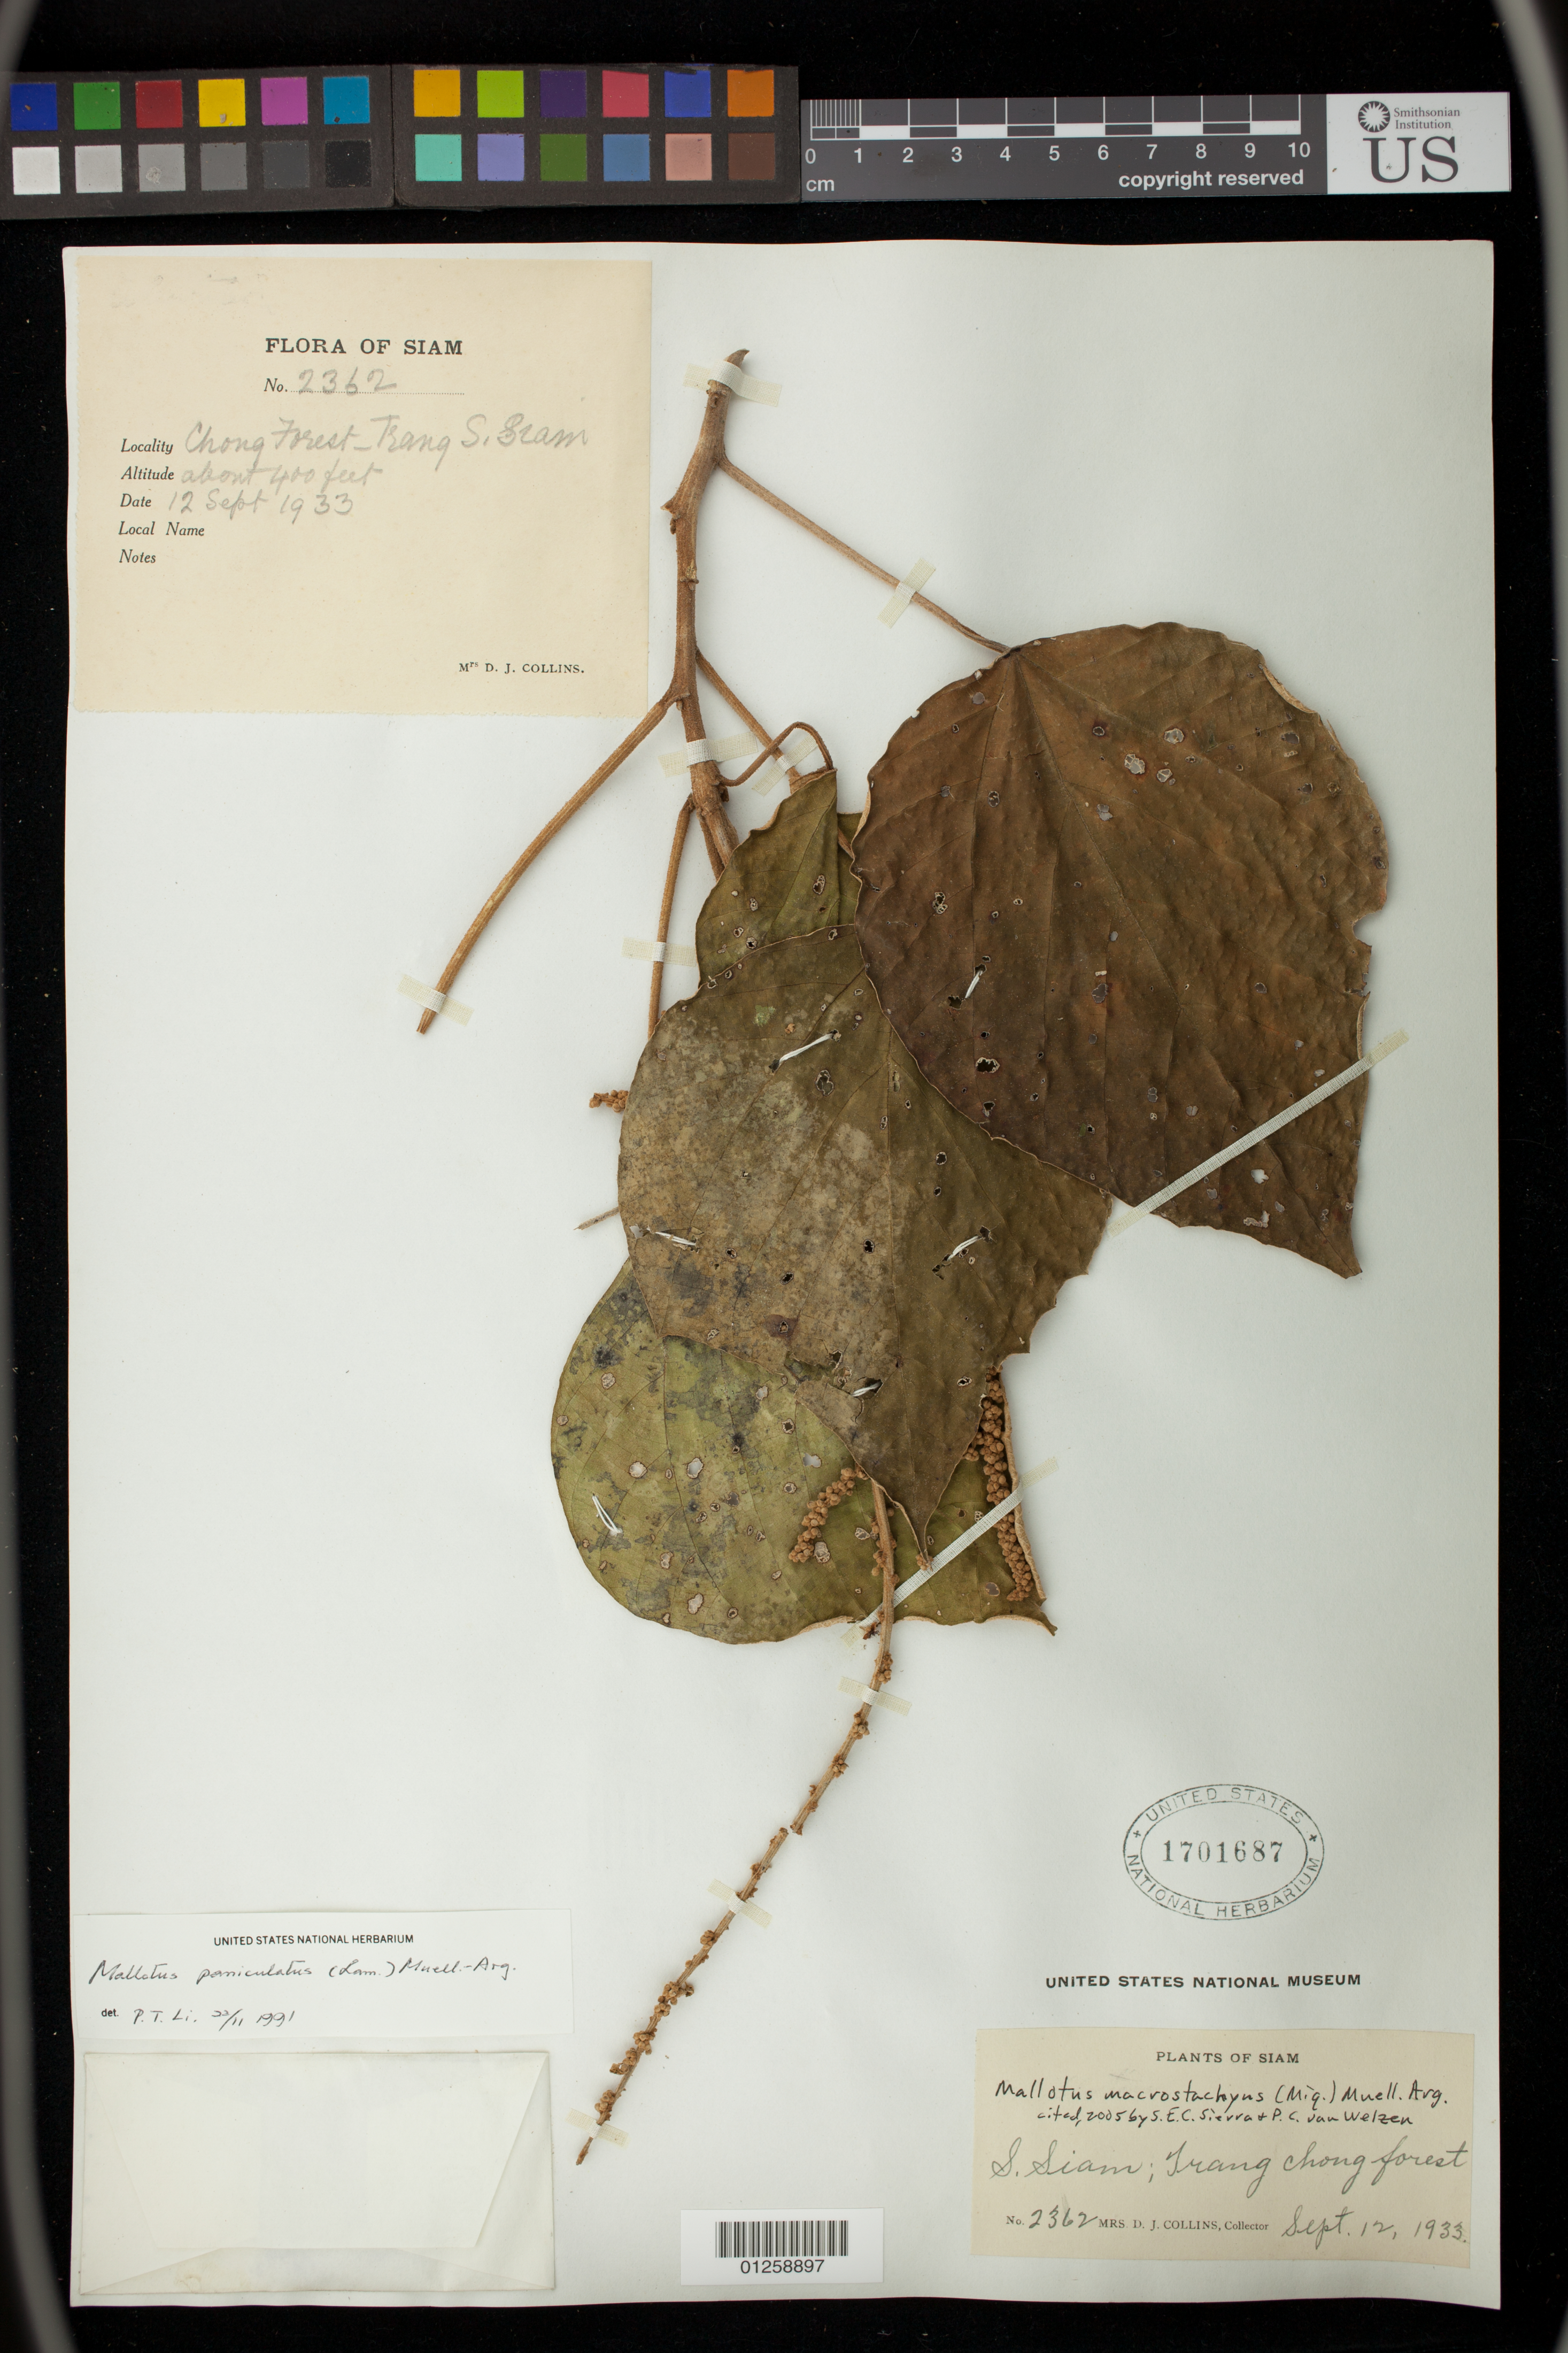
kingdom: Plantae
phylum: Tracheophyta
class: Magnoliopsida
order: Malpighiales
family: Euphorbiaceae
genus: Mallotus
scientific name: Mallotus macrostachyus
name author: (Miq.) Müll. Arg.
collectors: Mrs. D. J. Collins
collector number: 2362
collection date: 1933-09-12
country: Thailand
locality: S. Siam; Trang Chong forest. Chong Forest-Trang.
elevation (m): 122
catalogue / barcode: US 1701687